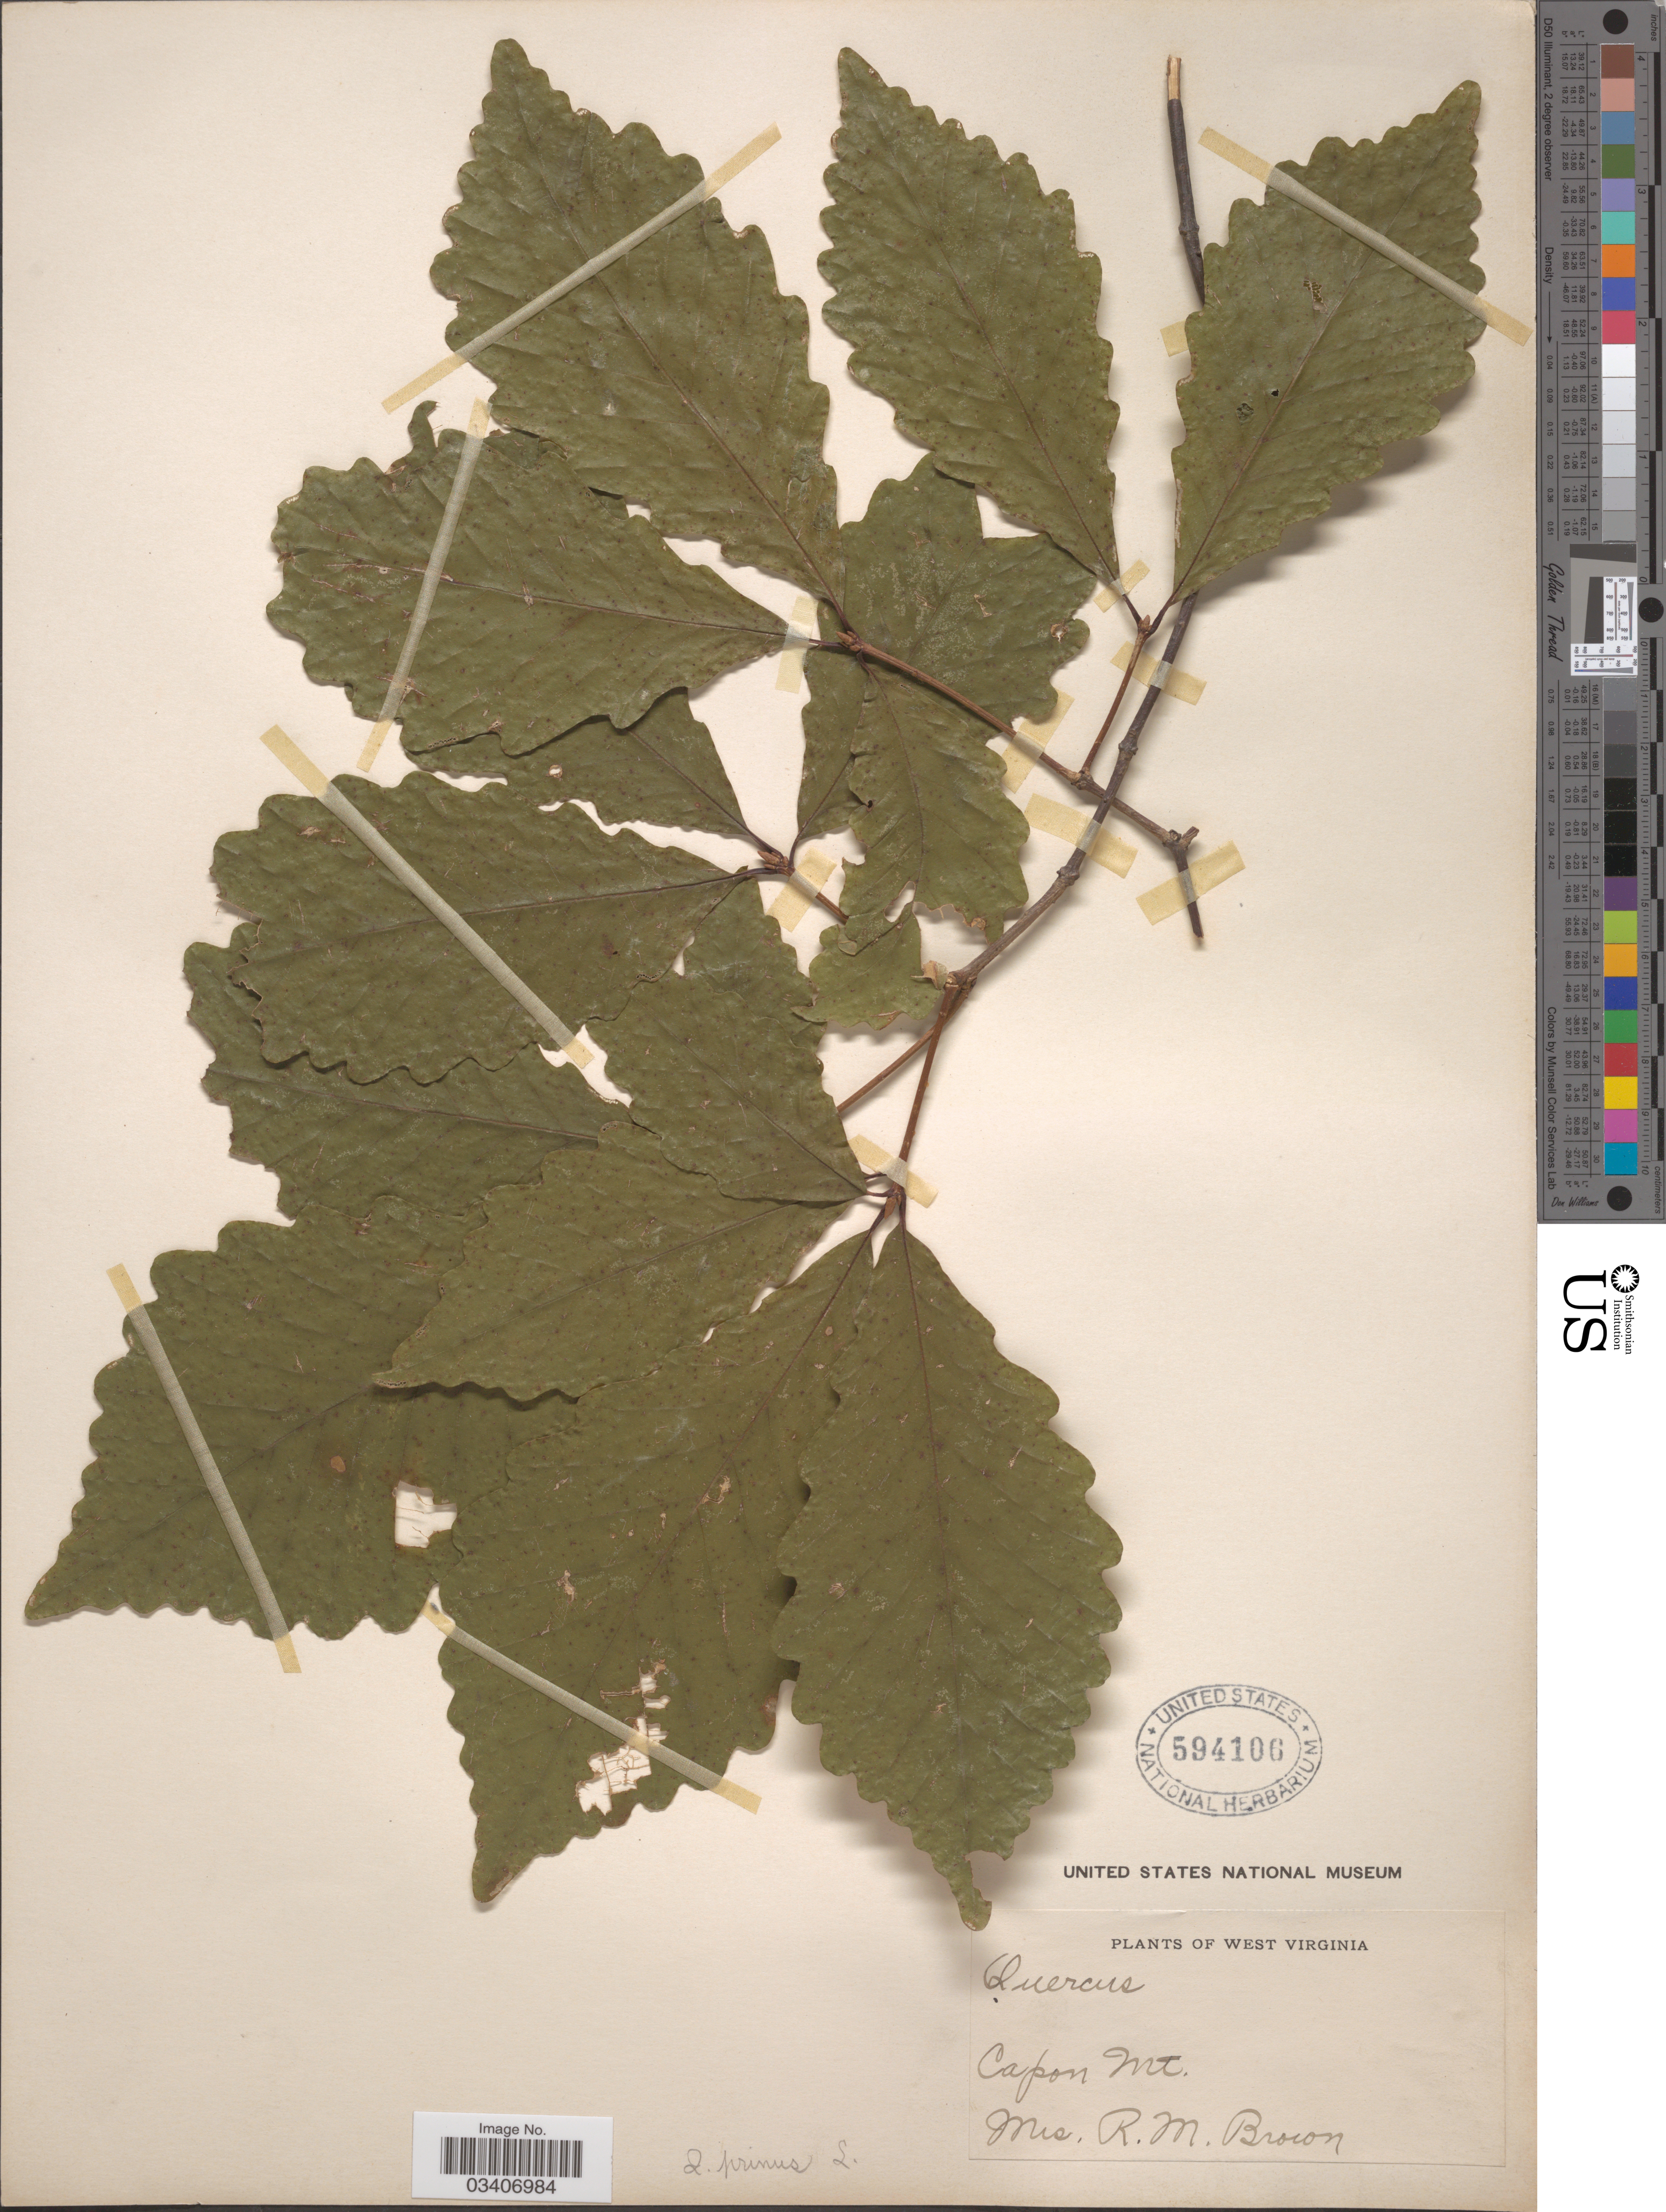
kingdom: Plantae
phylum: Tracheophyta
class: Magnoliopsida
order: Fagales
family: Fagaceae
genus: Quercus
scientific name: Quercus montana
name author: Willd.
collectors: R. Brown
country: United States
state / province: West Virginia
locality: Capon Mt.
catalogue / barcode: US 594106